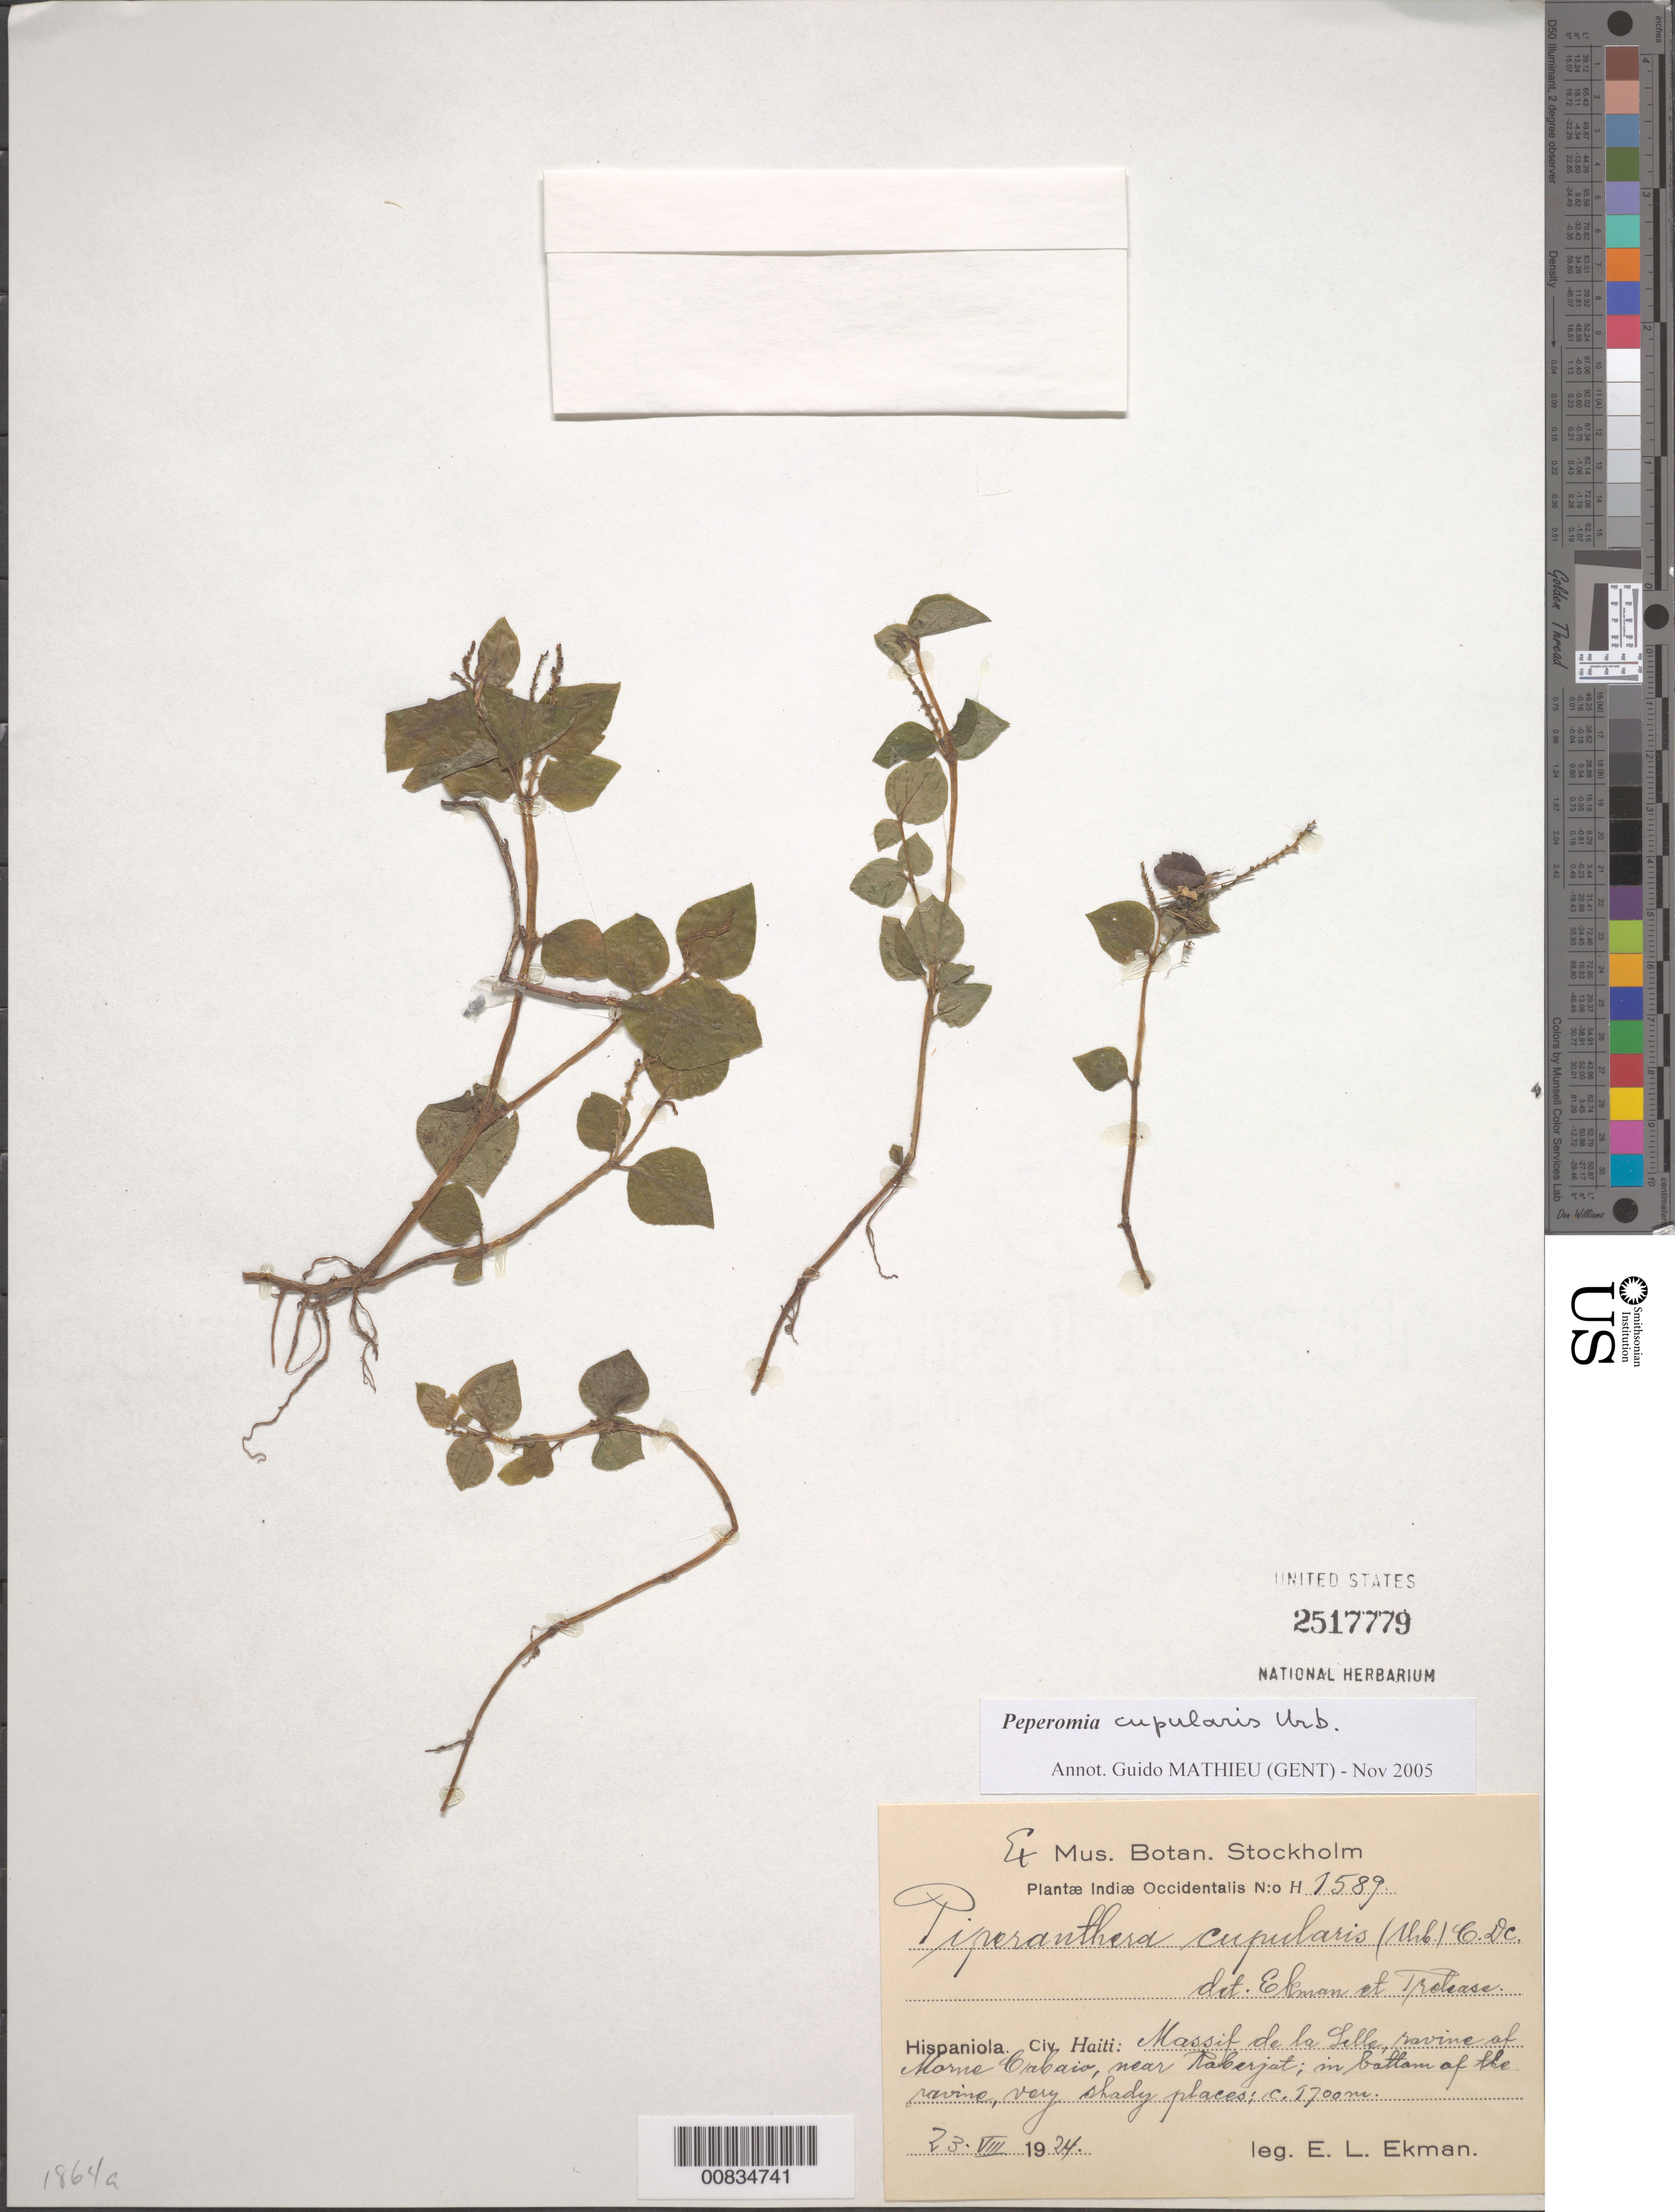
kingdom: Plantae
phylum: Tracheophyta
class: Magnoliopsida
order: Piperales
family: Piperaceae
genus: Peperomia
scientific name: Peperomia cupularis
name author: Urb.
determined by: Ekman, E. L.; Trelease, --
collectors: E. L. Ekman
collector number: H 1589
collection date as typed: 23 Aug 1924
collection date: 1924-08-23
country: Haiti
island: Hispaniola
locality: Massif de la Selle, ravine at Morne Cabaio, near "Rabarjut".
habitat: In bottom of the ravine, very shady places.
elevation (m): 1700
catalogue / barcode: US 2517779